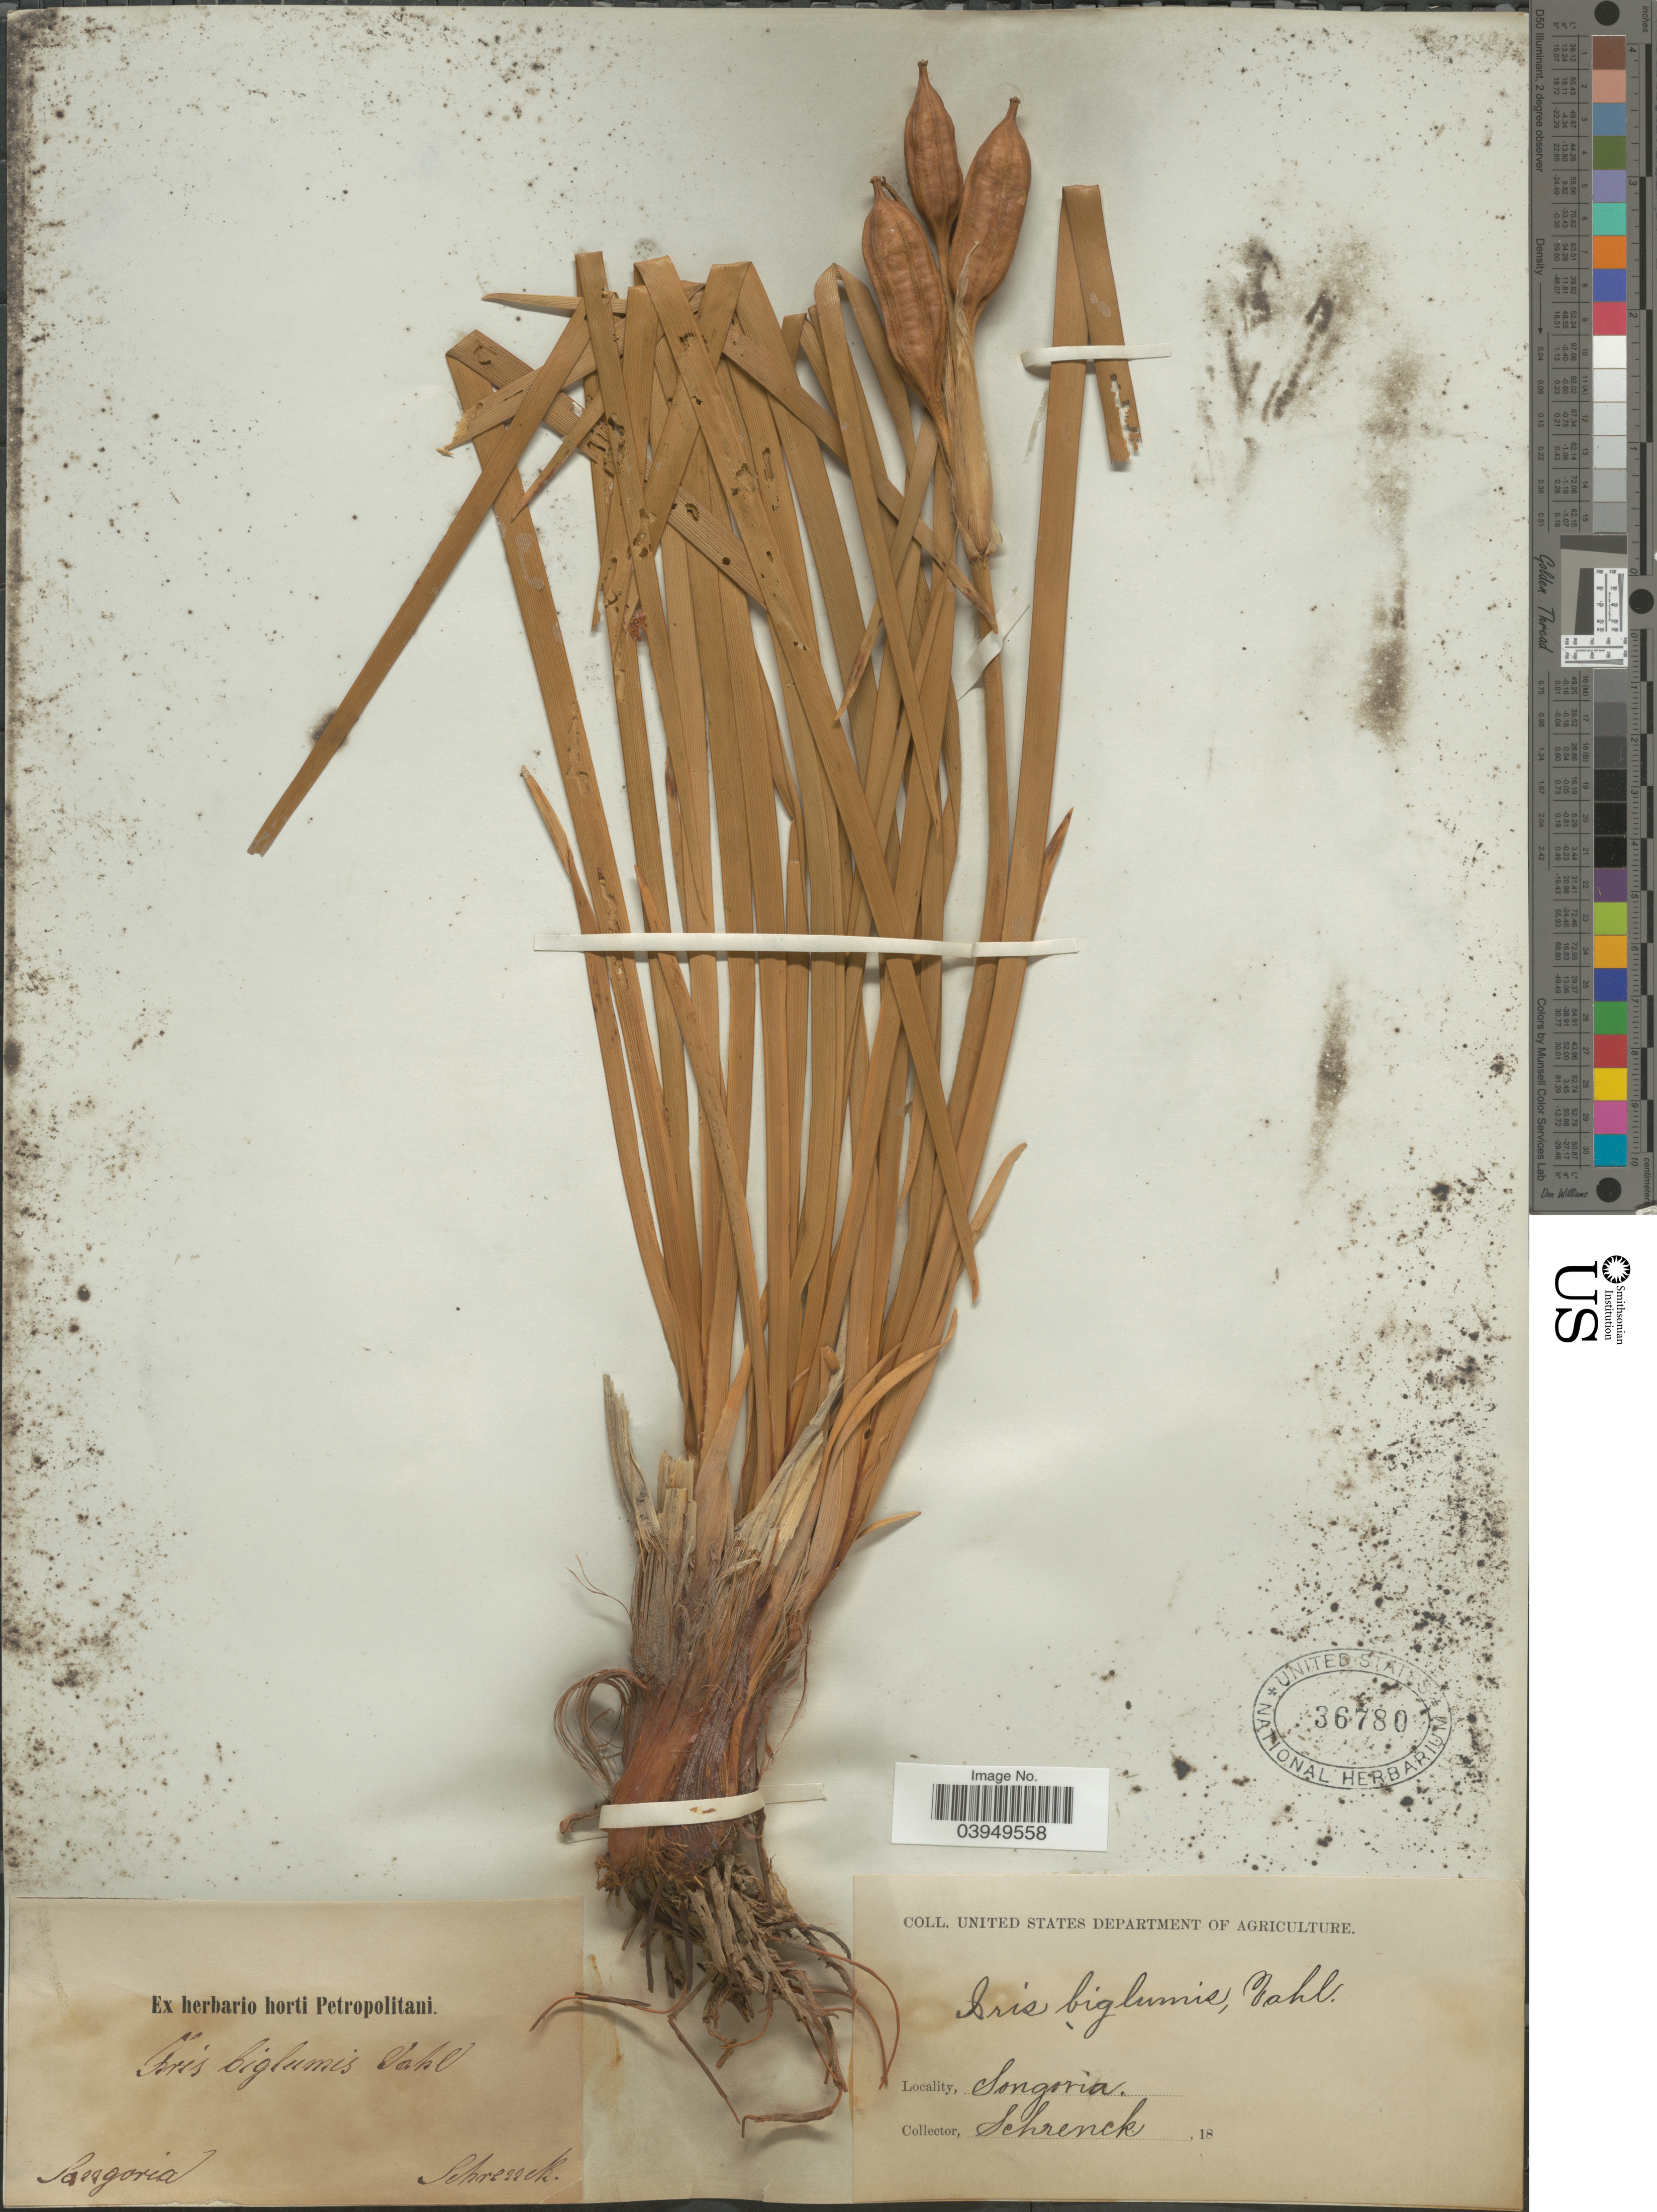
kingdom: Plantae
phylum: Tracheophyta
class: Liliopsida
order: Asparagales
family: Iridaceae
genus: Iris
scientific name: Iris biglumis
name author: Vahl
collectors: -- Schrenck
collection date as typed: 18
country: China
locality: Songoria.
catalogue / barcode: US 36780